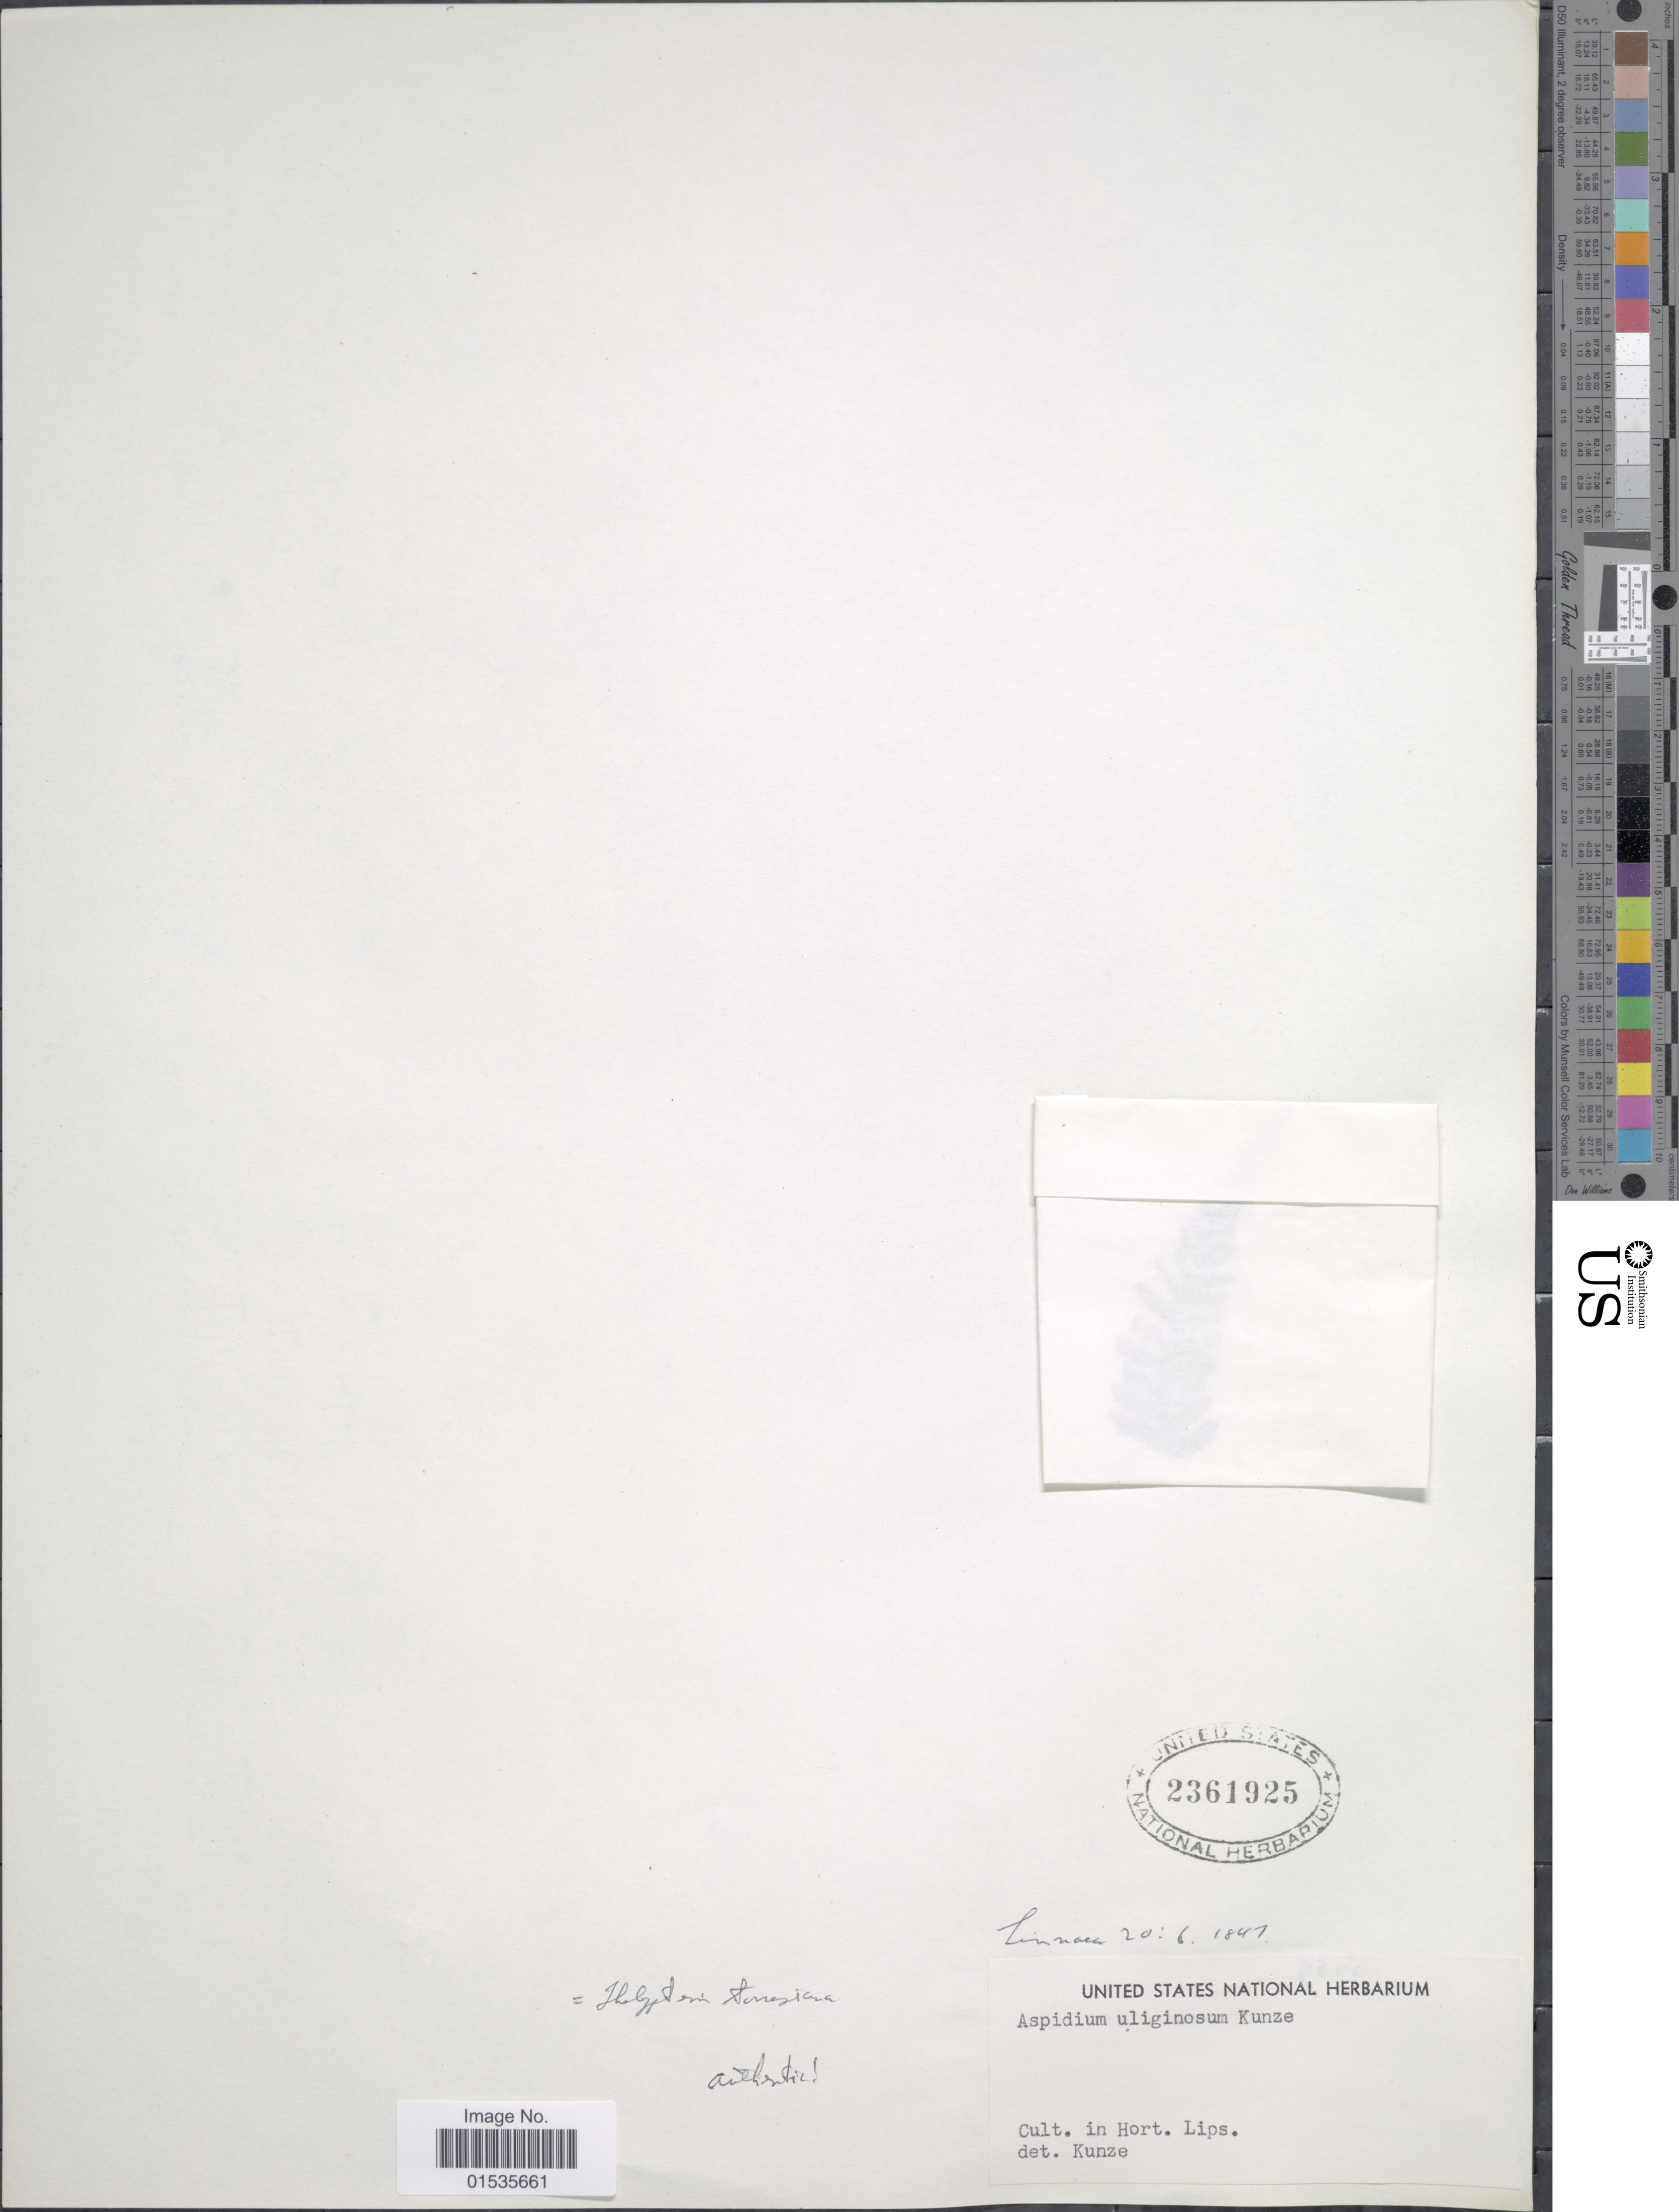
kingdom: Plantae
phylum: Tracheophyta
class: Polypodiopsida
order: Polypodiales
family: Thelypteridaceae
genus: Macrothelypteris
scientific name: Macrothelypteris torresiana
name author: (Gaudich.) Ching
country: Germany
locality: Cult. in Hort. Lips.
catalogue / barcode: US 2361925